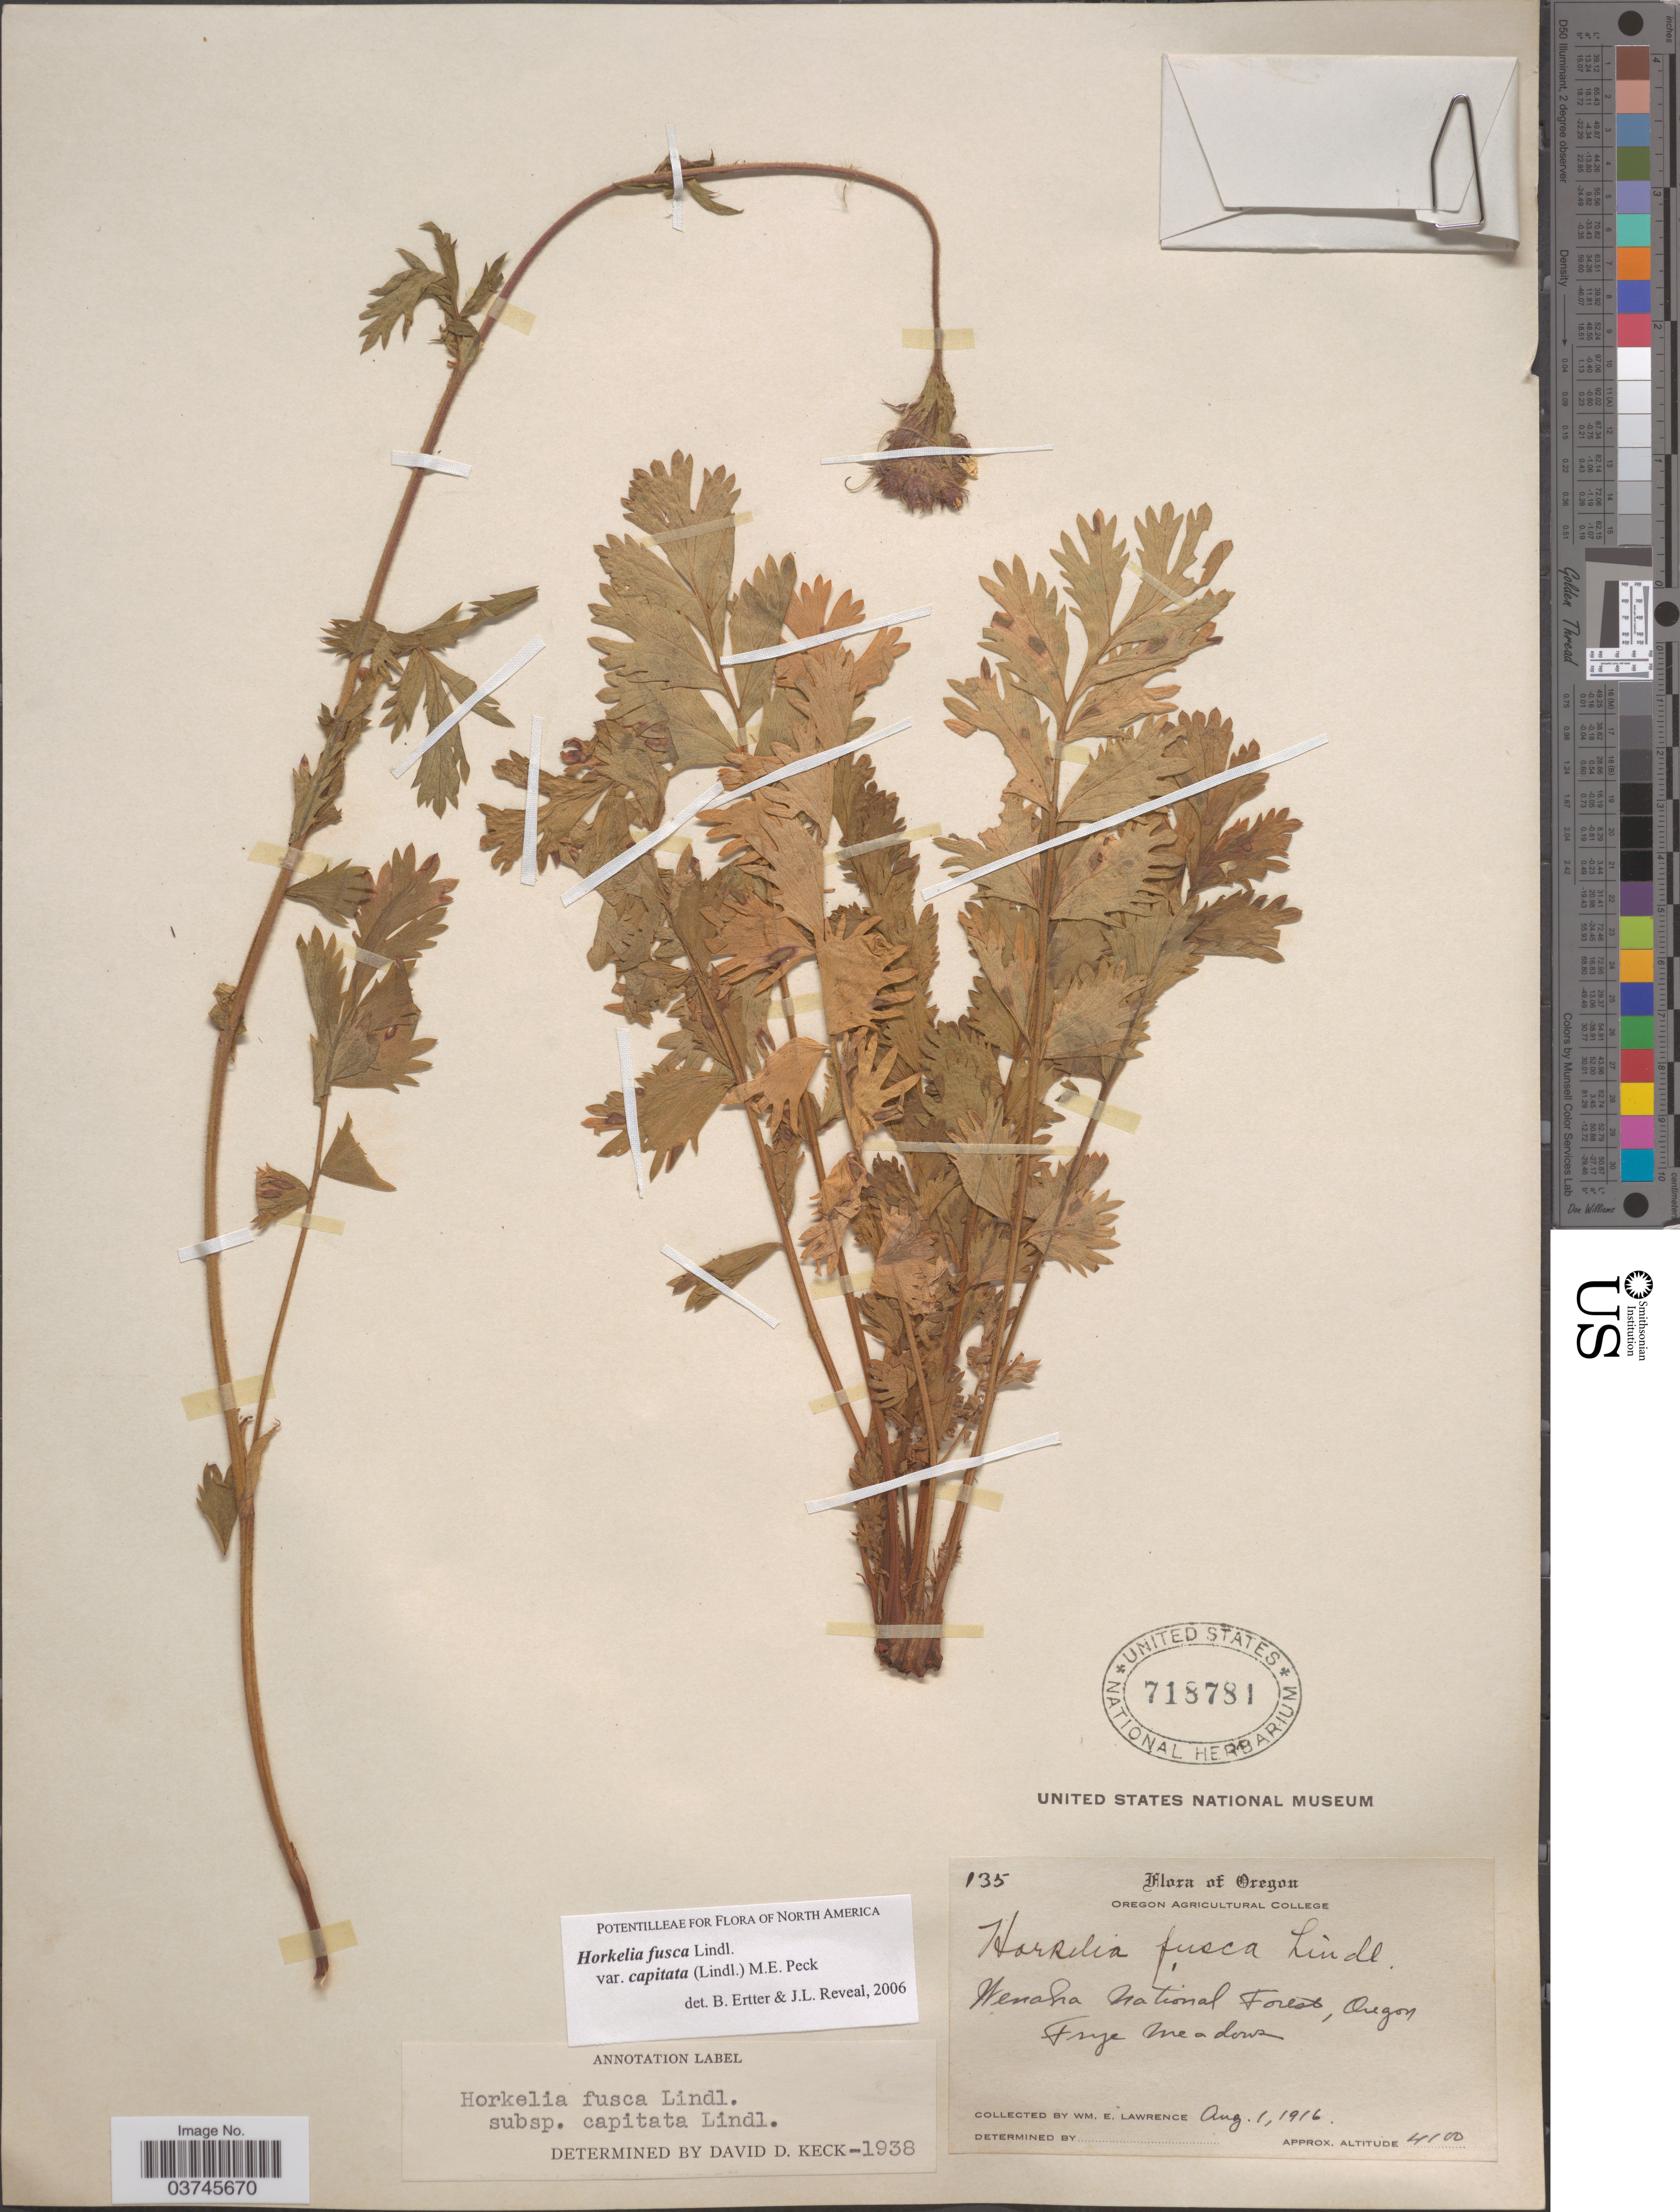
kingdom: Plantae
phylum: Tracheophyta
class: Magnoliopsida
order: Rosales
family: Rosaceae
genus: Potentilla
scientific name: Potentilla douglasii var. capitata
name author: (Lindl.) J.T. Howell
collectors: W. Lawrence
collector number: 135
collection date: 1916-08-01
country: United States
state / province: Oregon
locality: Wenaha National Forest. Frye meadows.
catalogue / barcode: US 718781